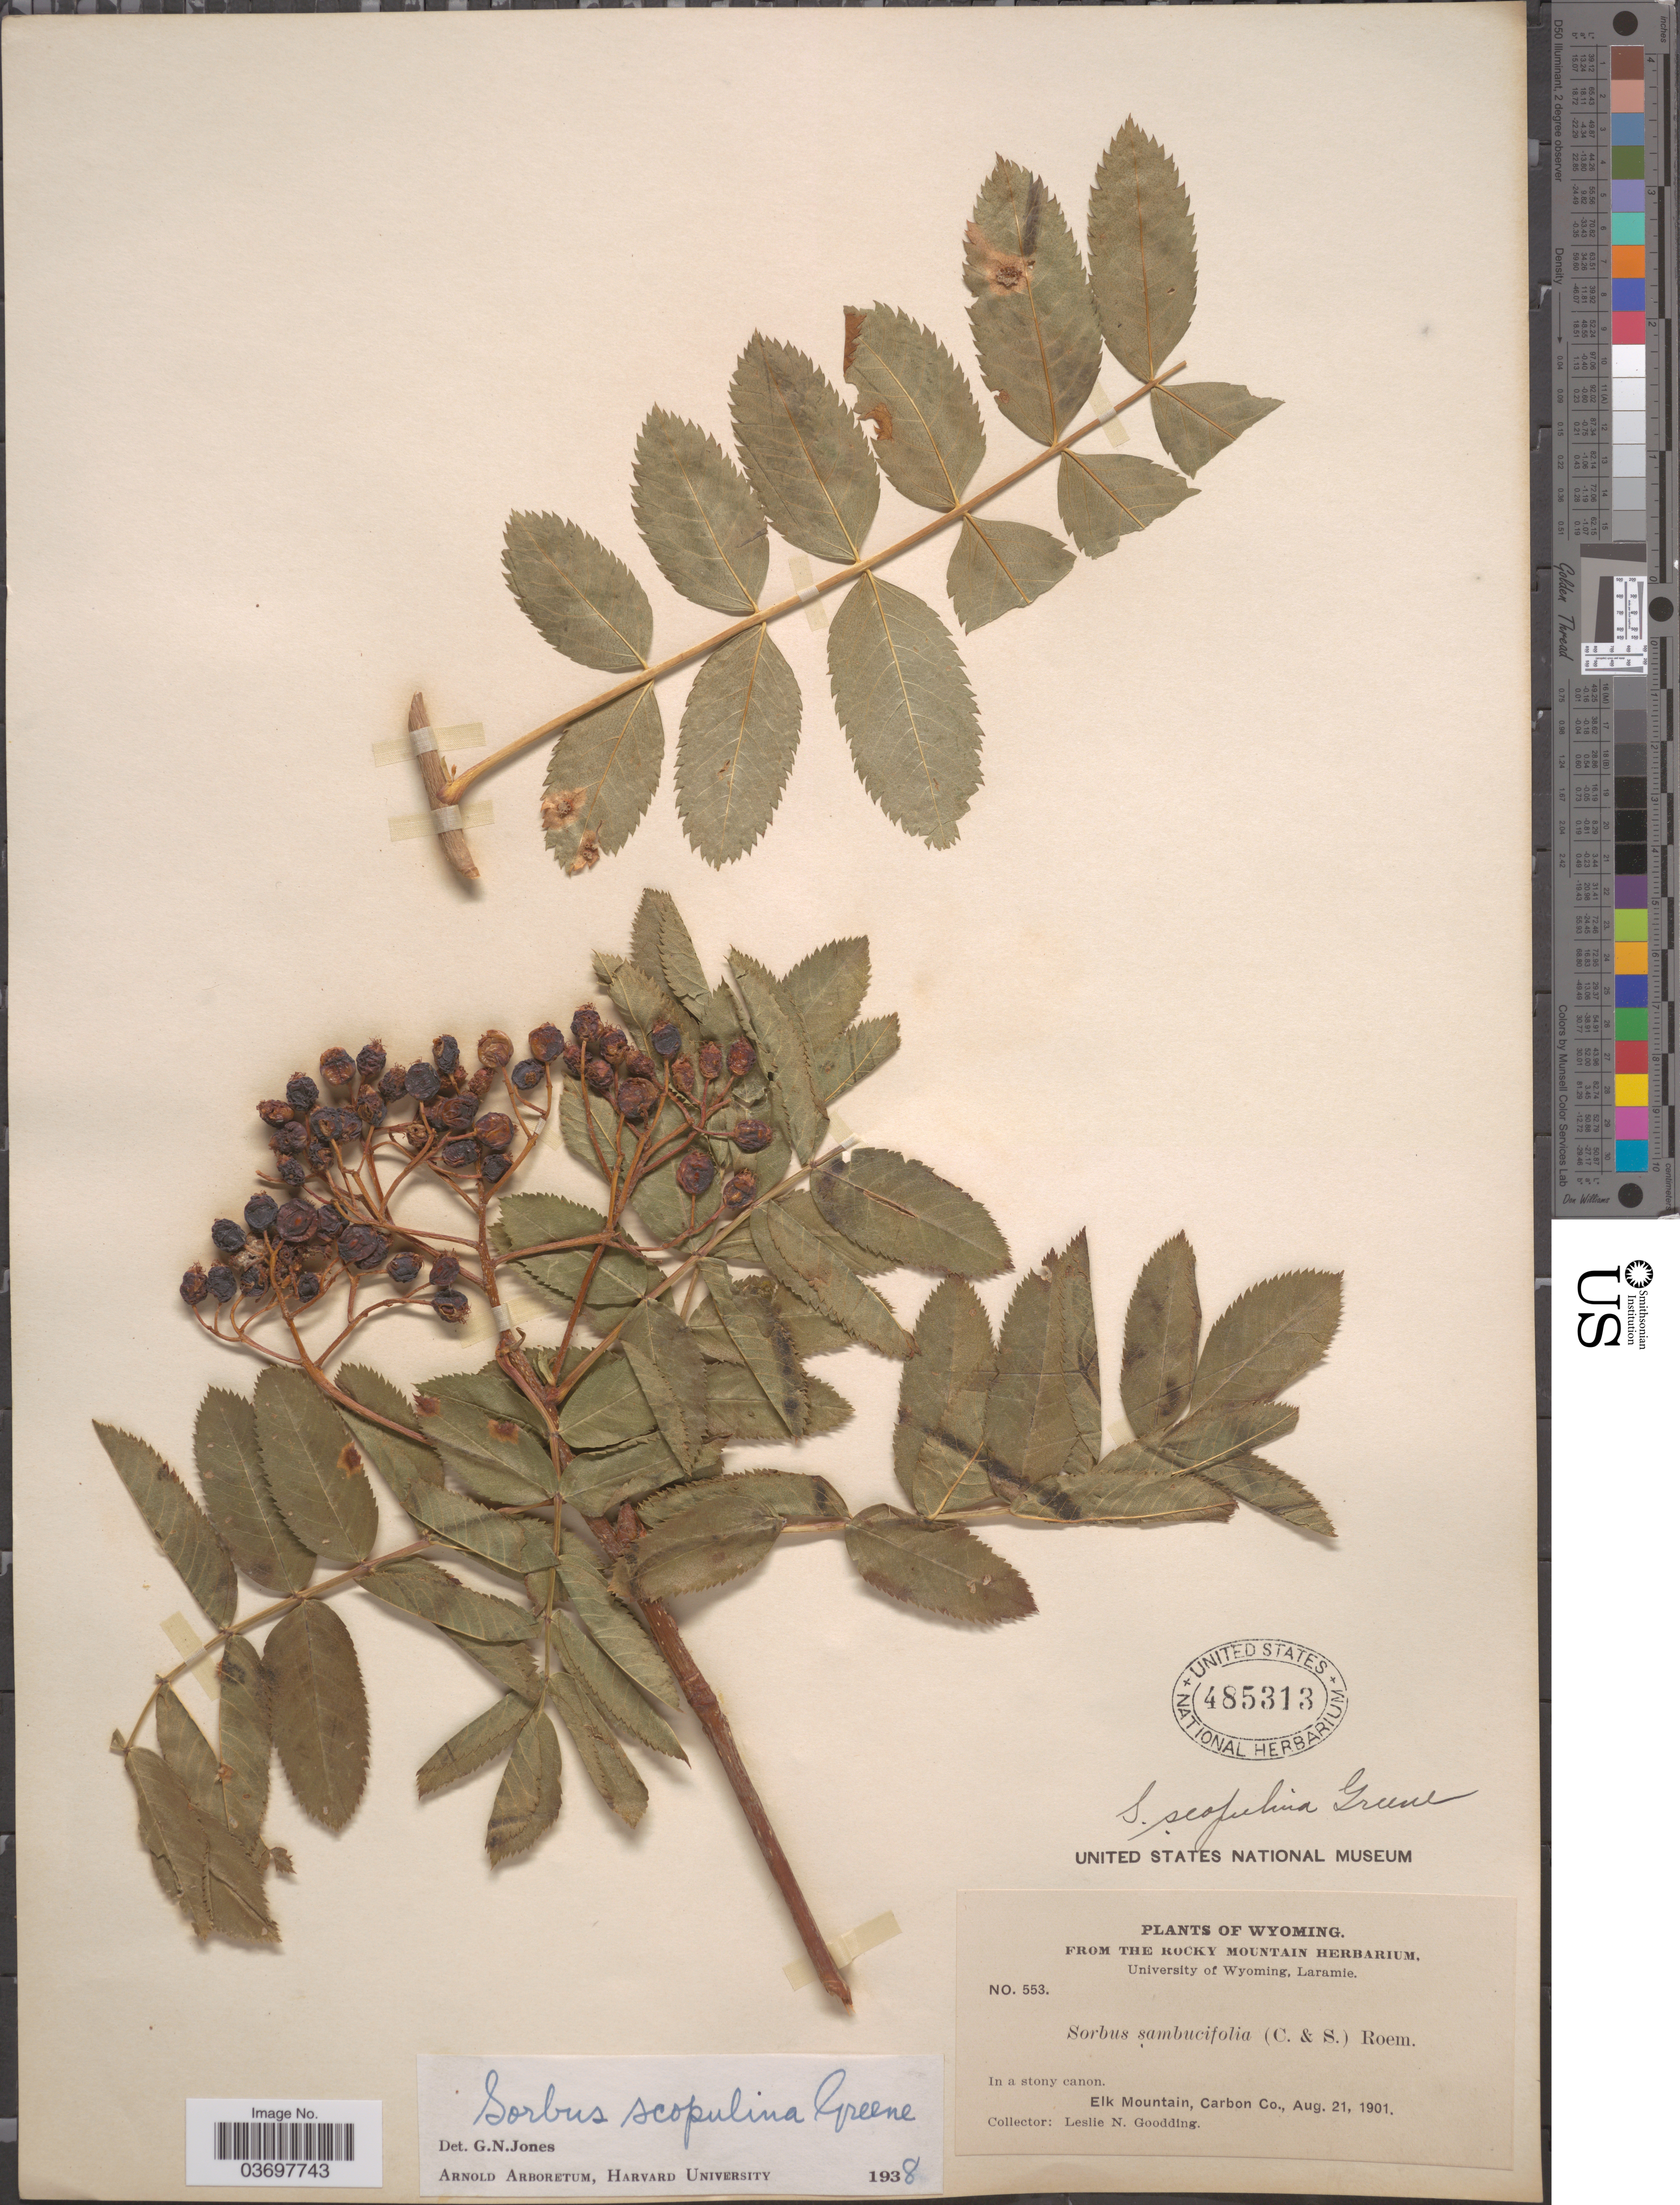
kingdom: Plantae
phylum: Tracheophyta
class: Magnoliopsida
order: Rosales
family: Rosaceae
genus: Sorbus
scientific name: Sorbus scopulina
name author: Greene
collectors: L. N. Goodding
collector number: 553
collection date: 1901-08-21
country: United States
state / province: Wyoming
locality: Elk Mountain, Carbon Co.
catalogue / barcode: US 485313